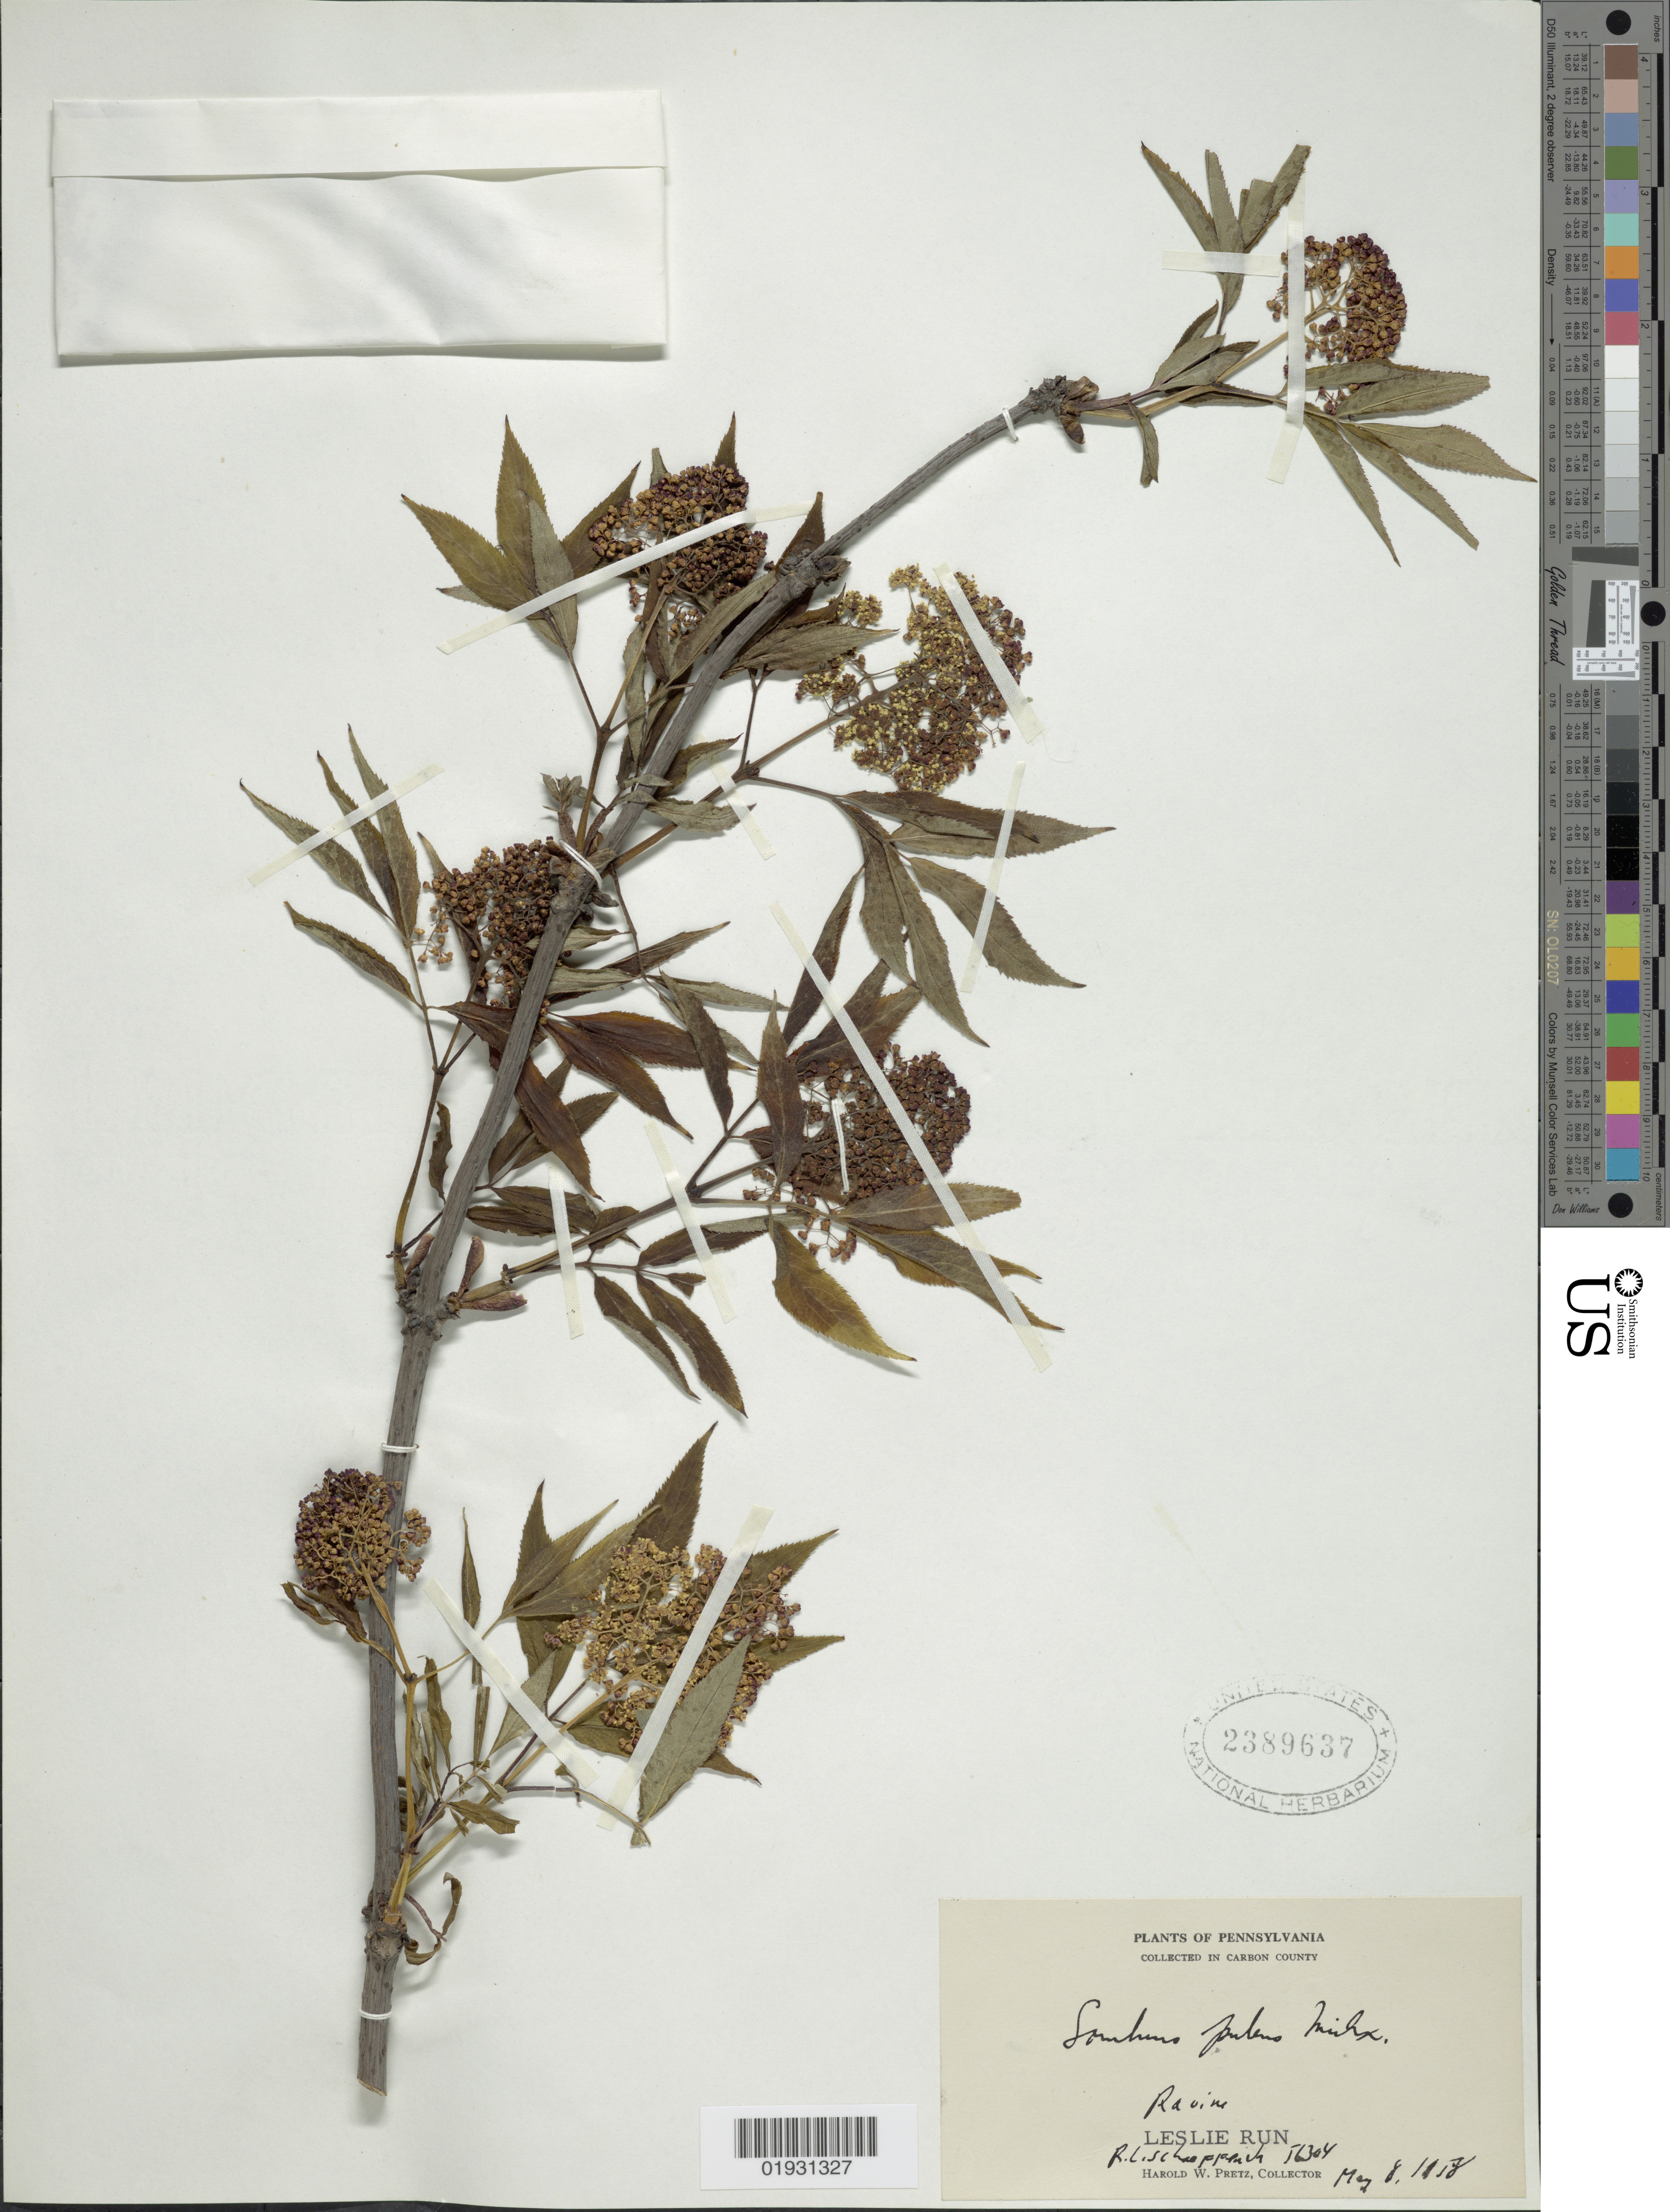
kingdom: Plantae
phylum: Tracheophyta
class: Magnoliopsida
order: Dipsacales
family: Viburnaceae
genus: Sambucus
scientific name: Sambucus racemosa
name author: L.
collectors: R. L. Schaeffer Jr. & H. W. Pretz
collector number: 56304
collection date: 1918-05-08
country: United States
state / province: Pennsylvania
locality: Carbon County, Leslie Run [unsure placement]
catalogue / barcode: US 2389637